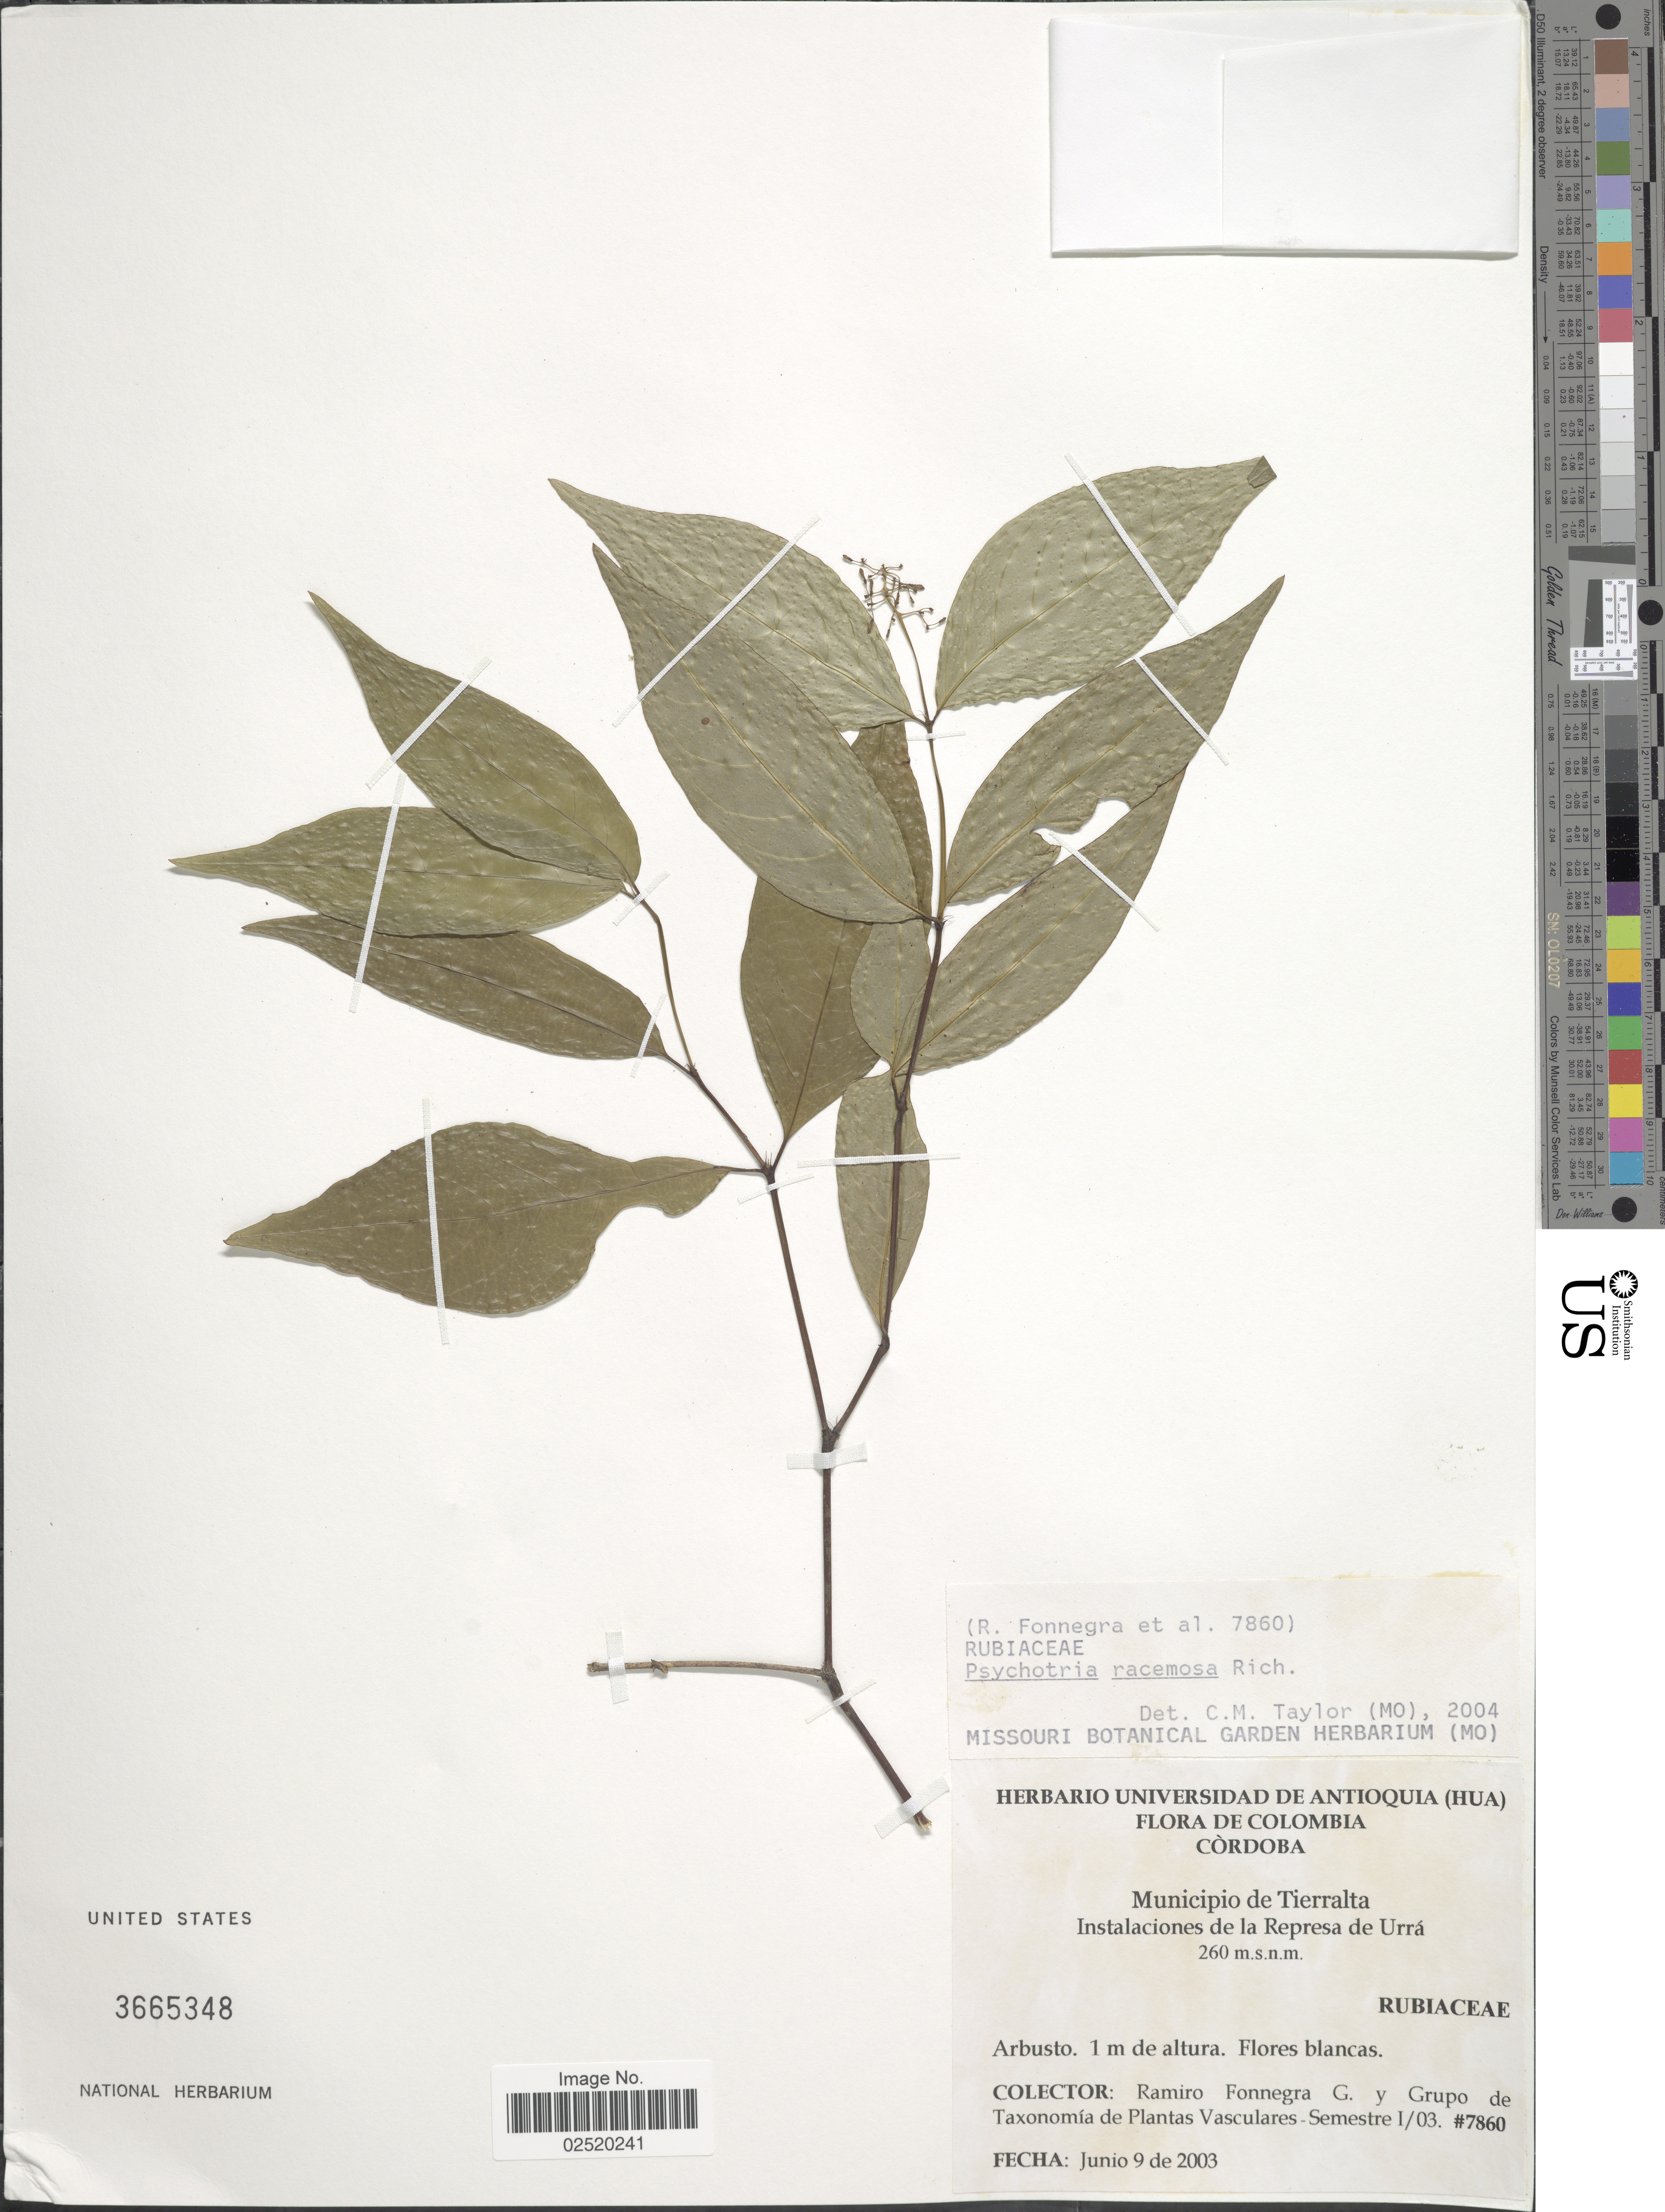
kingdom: Plantae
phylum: Tracheophyta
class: Magnoliopsida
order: Gentianales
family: Rubiaceae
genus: Psychotria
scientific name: Psychotria racemosa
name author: Rich.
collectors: R. Fonnegra G. & Grupo de Taxonomia de Plantas Vasculares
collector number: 7860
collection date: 2003-06-09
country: Colombia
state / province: Córdoba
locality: Municipio de Tierralta, Instalaciones de la Represa de Urra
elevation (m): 260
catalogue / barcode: US 3665348